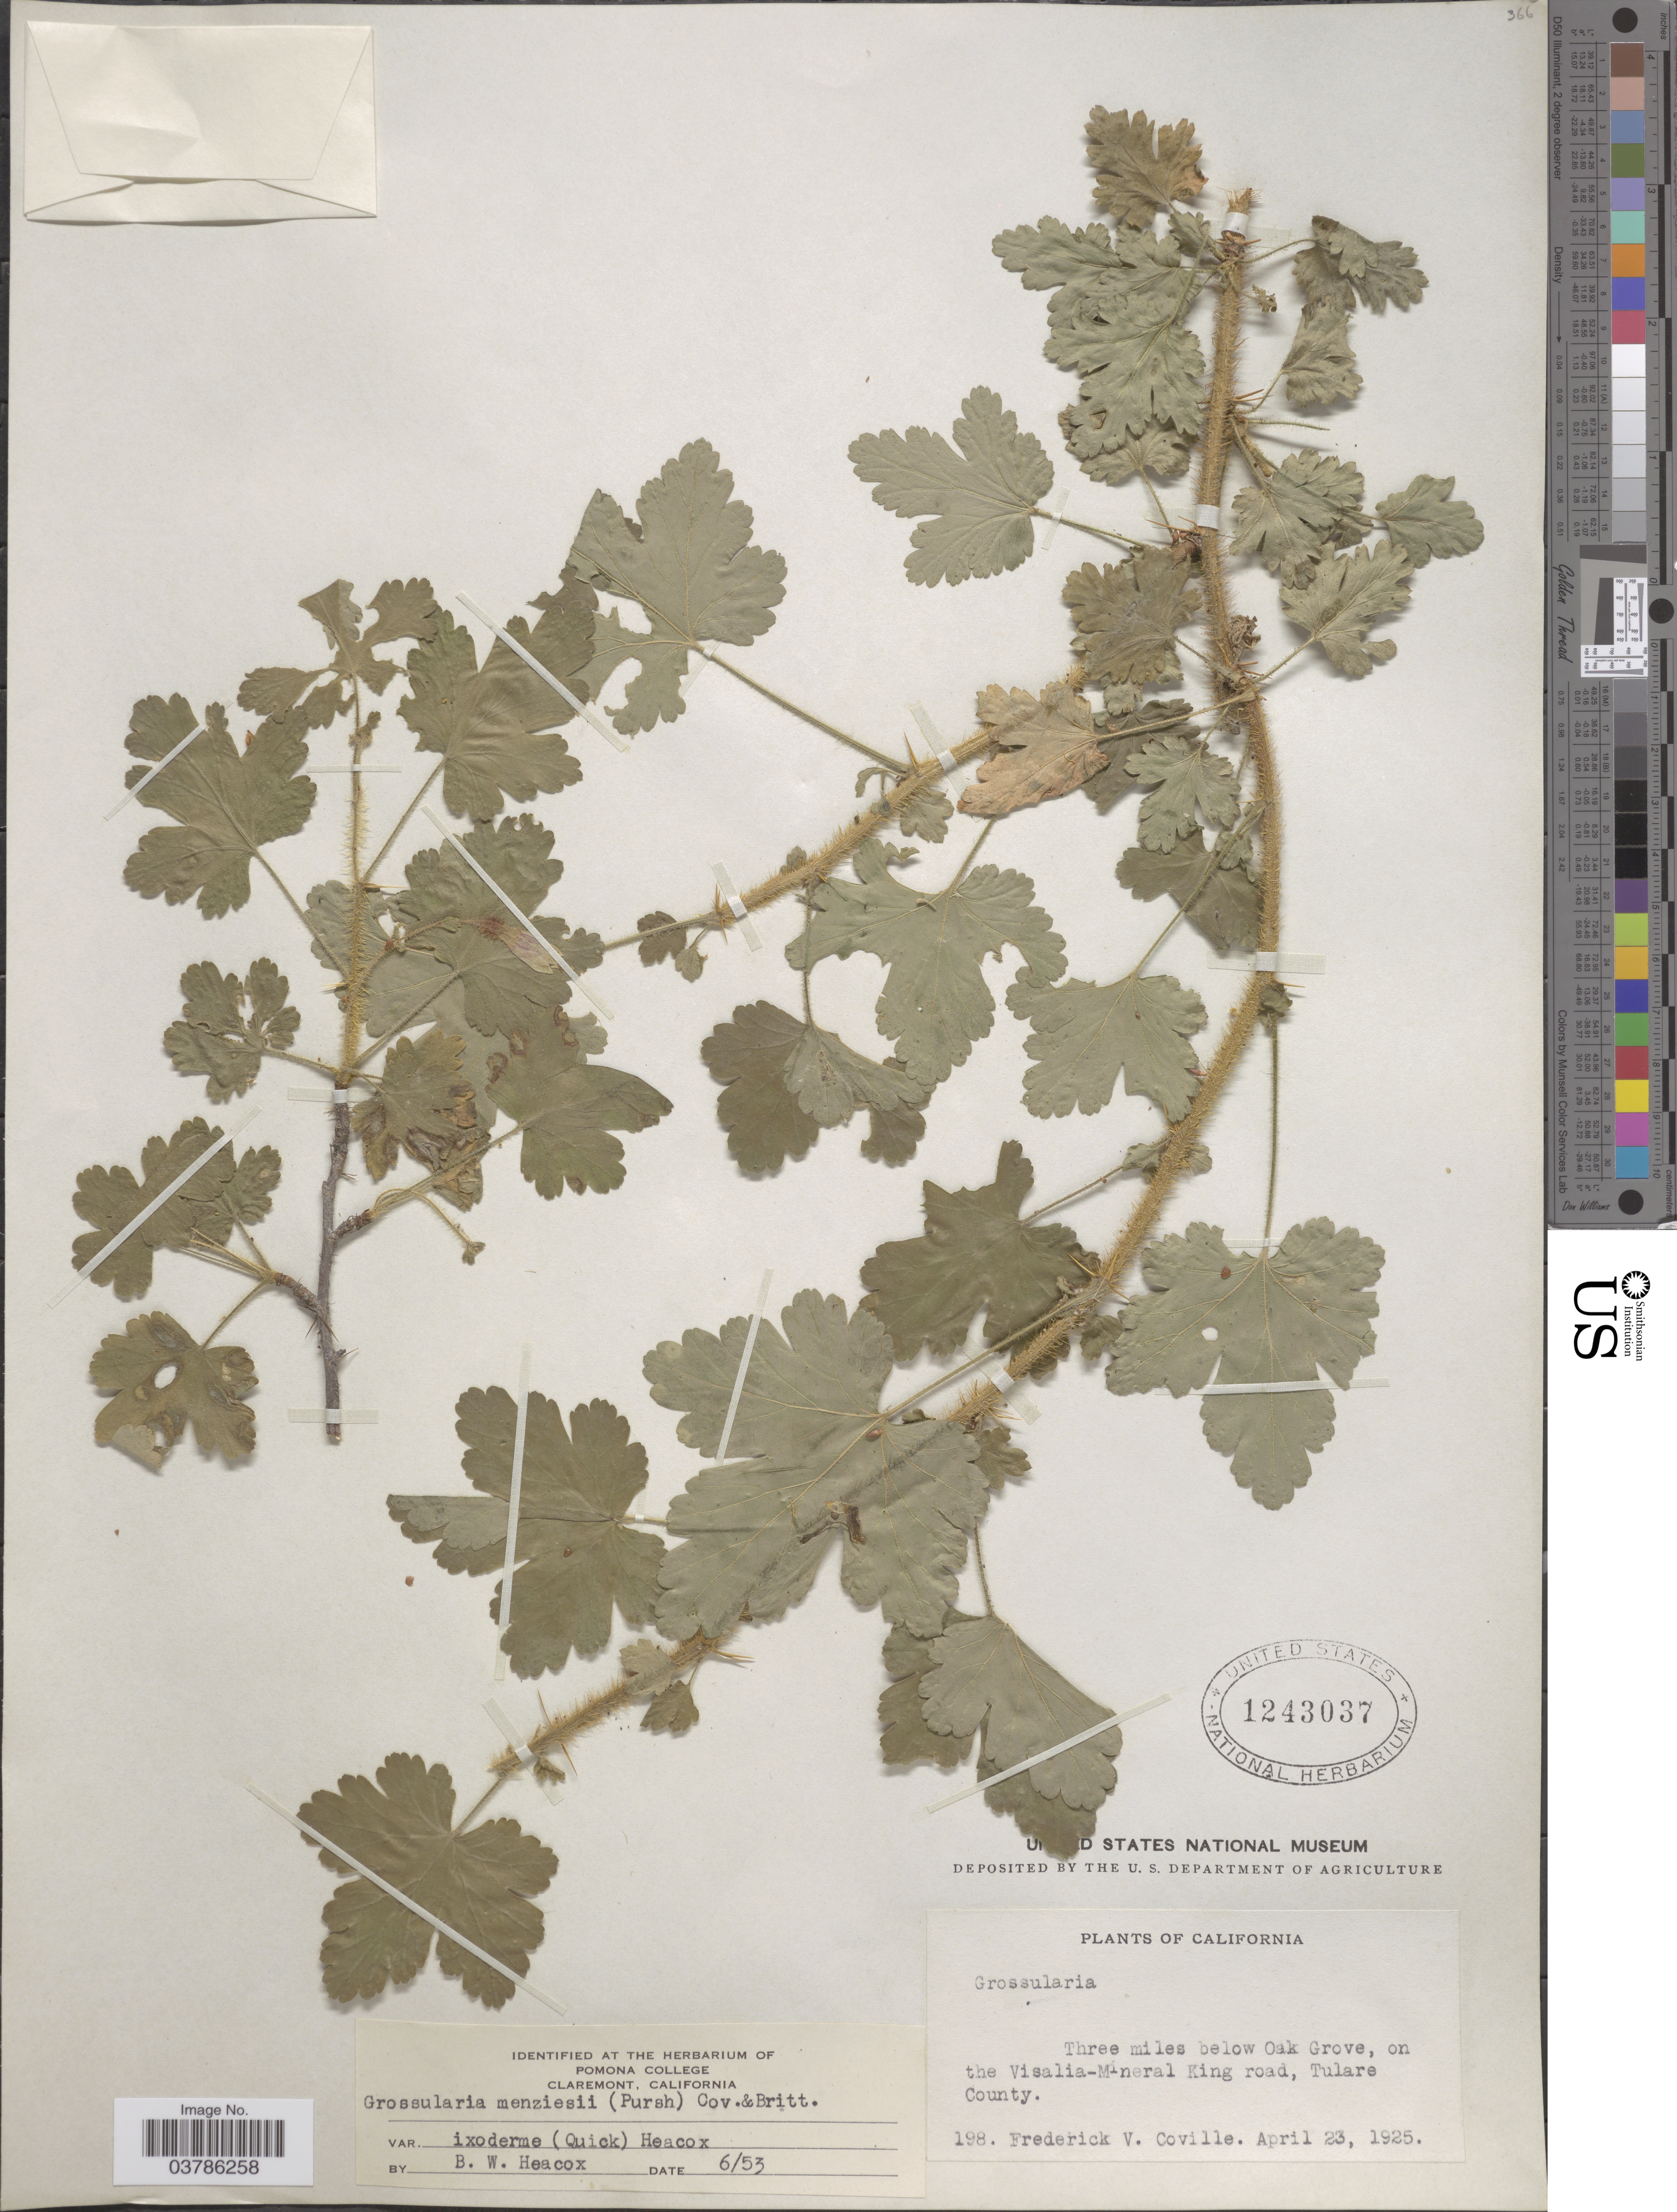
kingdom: Plantae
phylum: Tracheophyta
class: Magnoliopsida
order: Saxifragales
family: Grossulariaceae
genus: Ribes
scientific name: Ribes menziesii var. ixoderme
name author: Quick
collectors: F. V. Coville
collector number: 198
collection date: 1925-04-23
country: United States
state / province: California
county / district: Tulare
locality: Three miles below Oak Grove, on the Visalia-Mineral King road, Tulare County.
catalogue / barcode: US 1243037